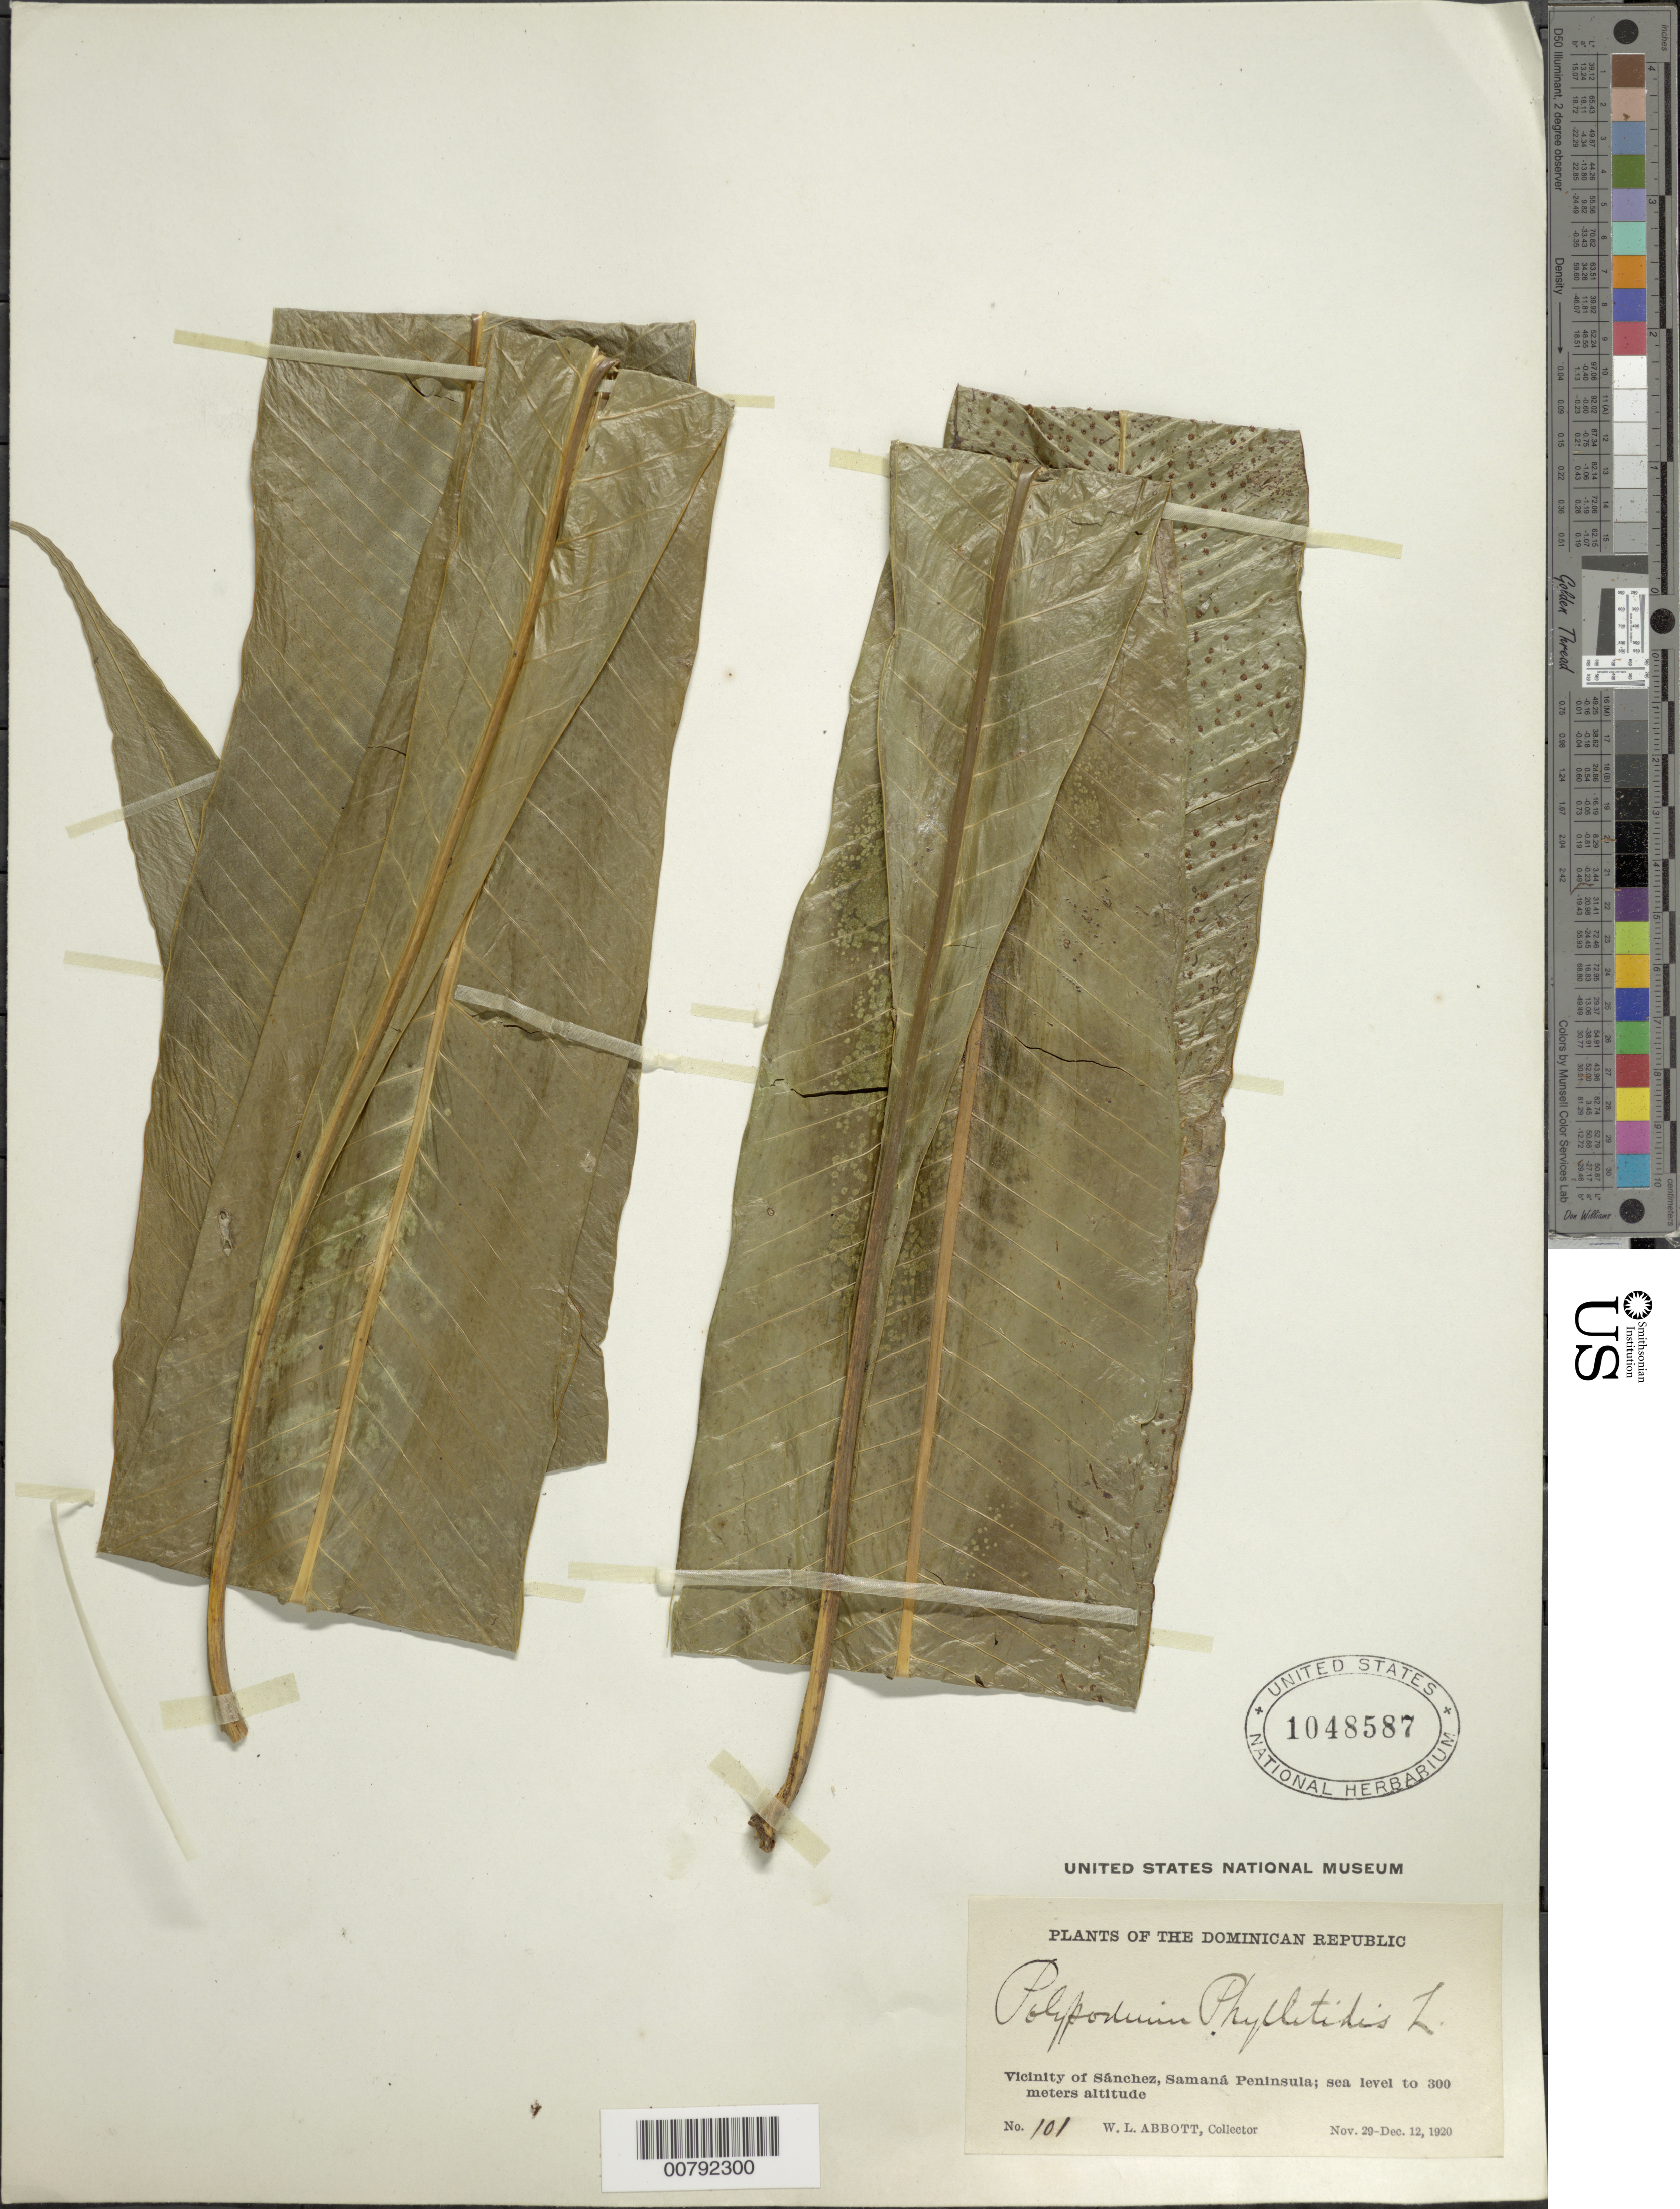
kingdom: Plantae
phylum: Tracheophyta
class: Polypodiopsida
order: Polypodiales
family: Polypodiaceae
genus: Campyloneurum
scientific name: Campyloneurum phyllitidis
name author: (L.) C. Presl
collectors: W. L. Abbott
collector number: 101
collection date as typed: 29 Dec 1920 12 Dec 1920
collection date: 1920-12-12/1920-12-29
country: Dominican Republic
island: Hispaniola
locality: Sánchez vicinity, Samaná Peninsula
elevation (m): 0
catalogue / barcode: US 1048587